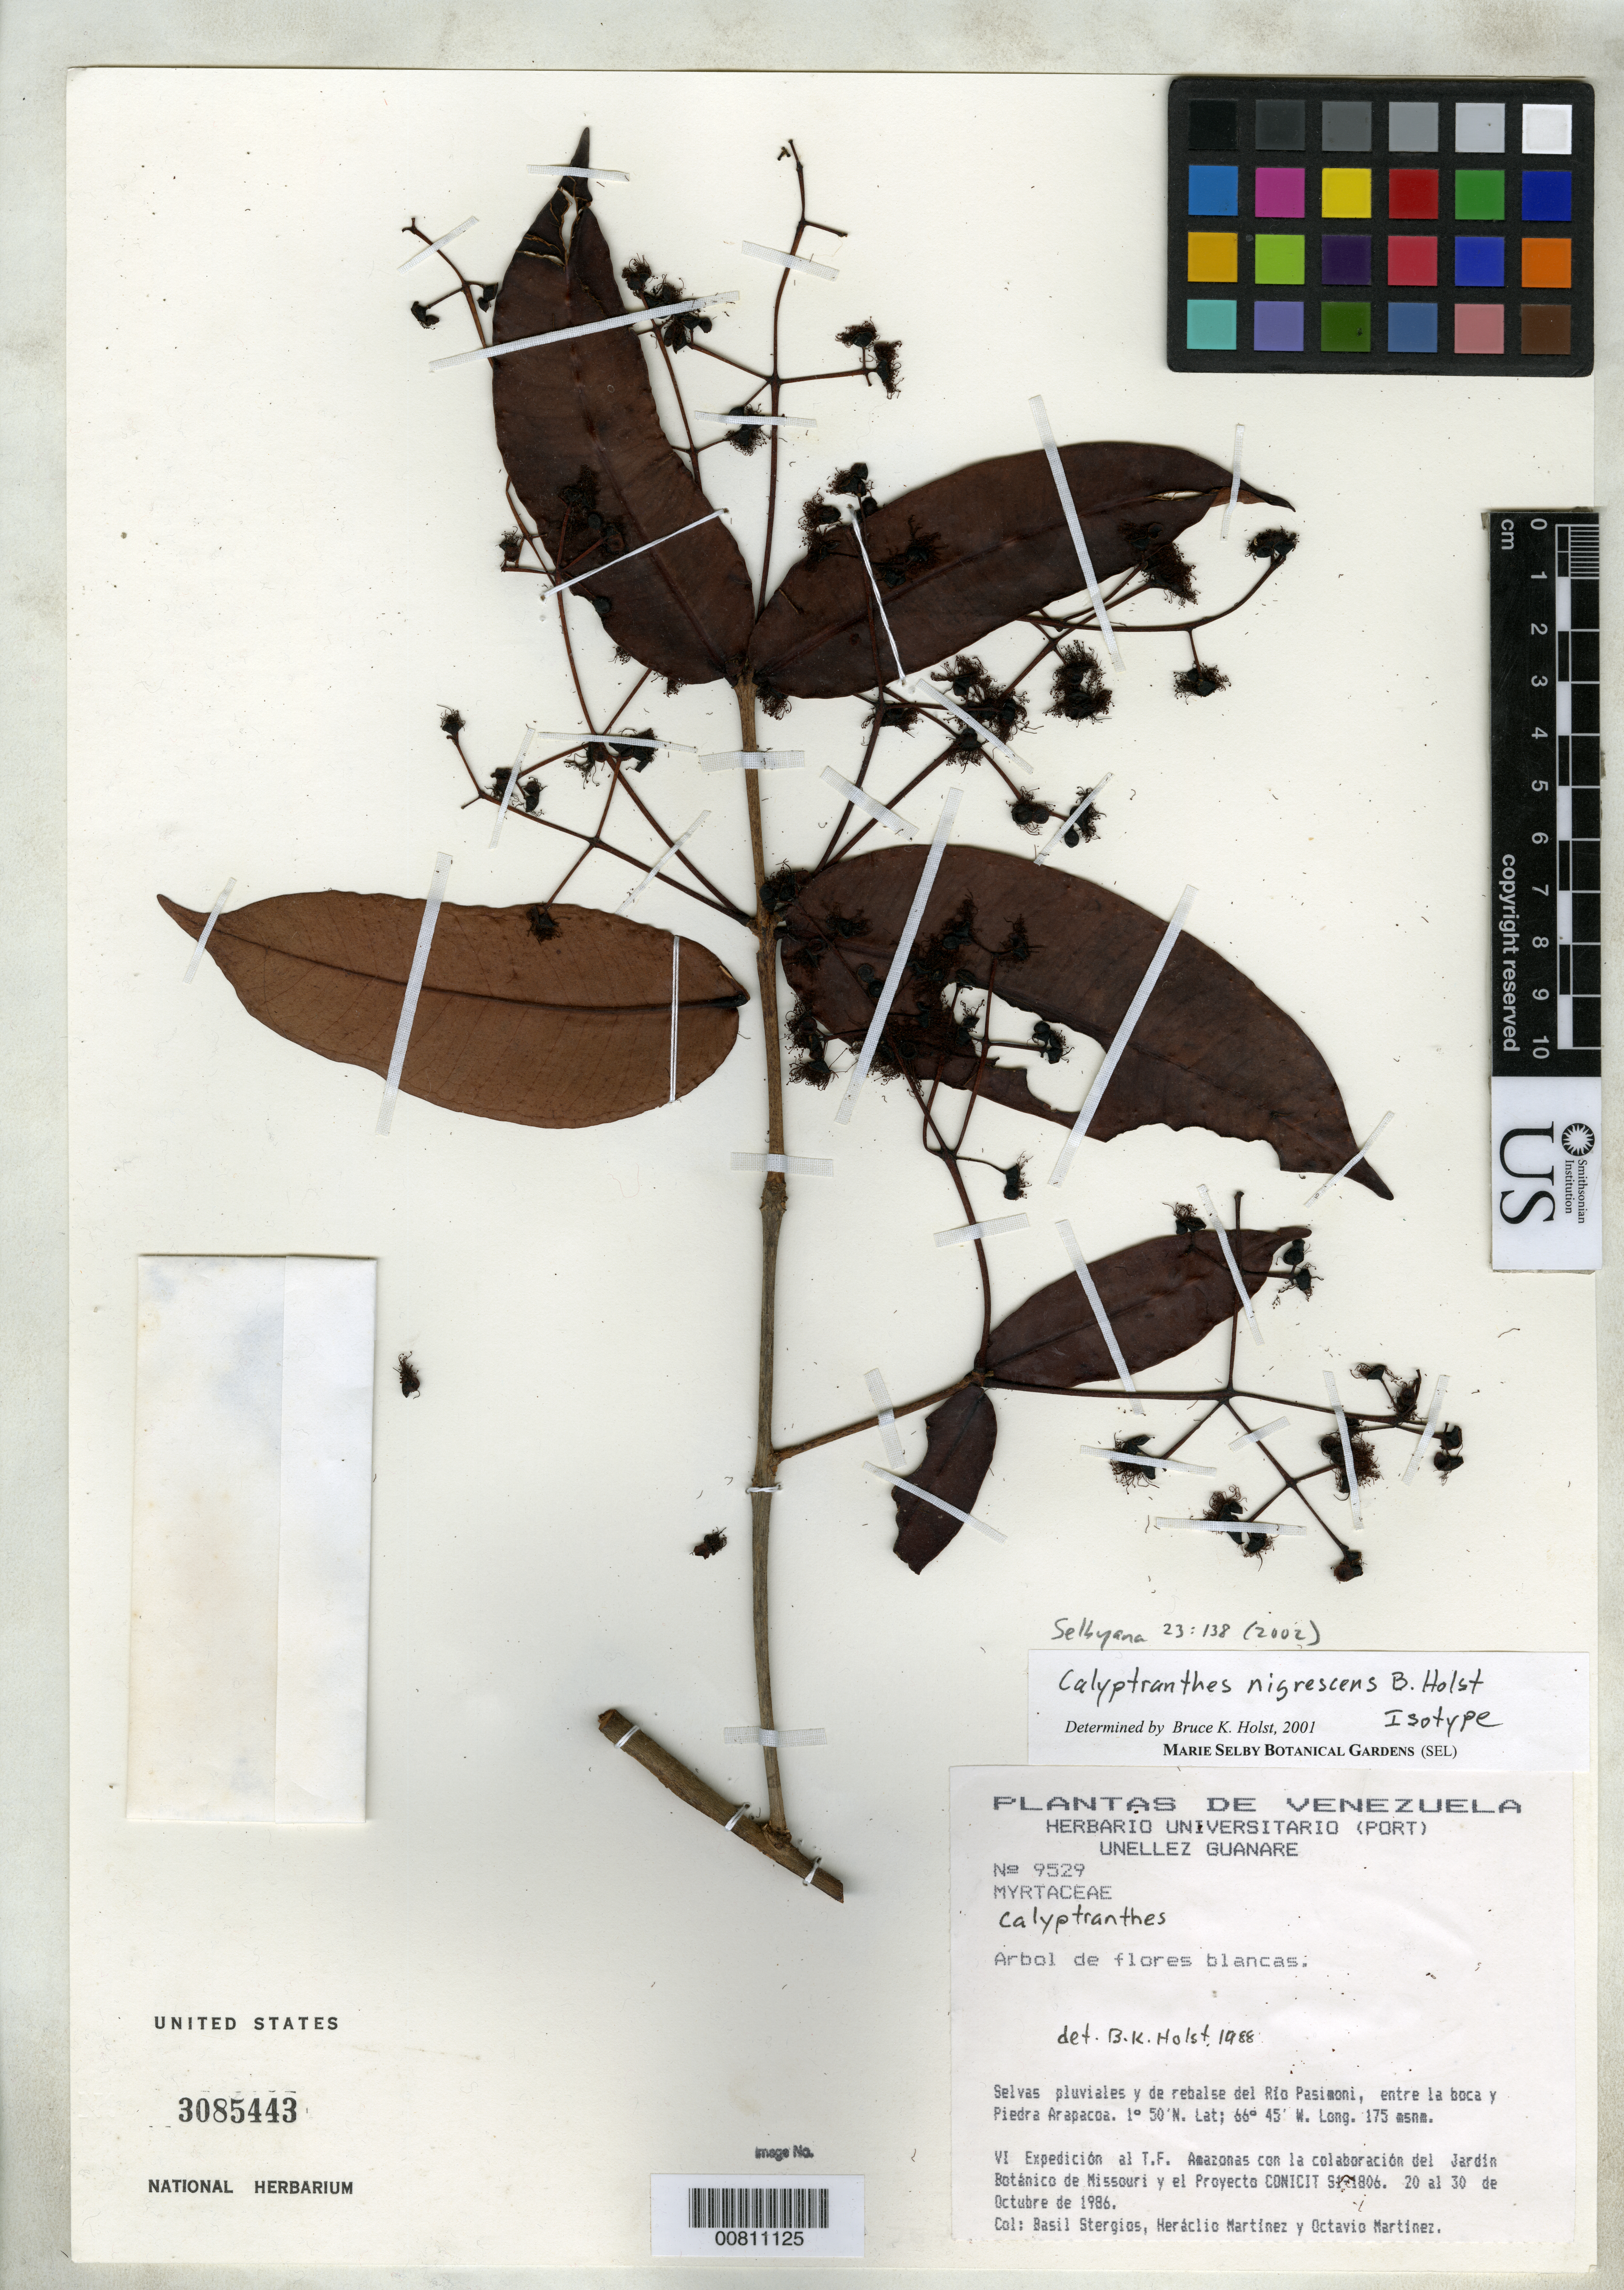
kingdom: Plantae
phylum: Tracheophyta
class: Magnoliopsida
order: Myrtales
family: Myrtaceae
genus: Calyptranthes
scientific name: Calyptranthes nigrescens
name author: B. Holst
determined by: Holst, Bruce K.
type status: Isotype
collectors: B. G. Stergios, H. Martínez & O. Martínez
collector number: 9529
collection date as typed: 20 Oct 1986 to 30 Oct 1986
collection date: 1986-10-20/1986-10-30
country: Venezuela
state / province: Amazonas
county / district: Río Negro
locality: Rio Pasimoni, entre la boca y Piedra Arapacoa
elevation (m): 175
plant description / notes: Holotype at PORT.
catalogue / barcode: US 3085443